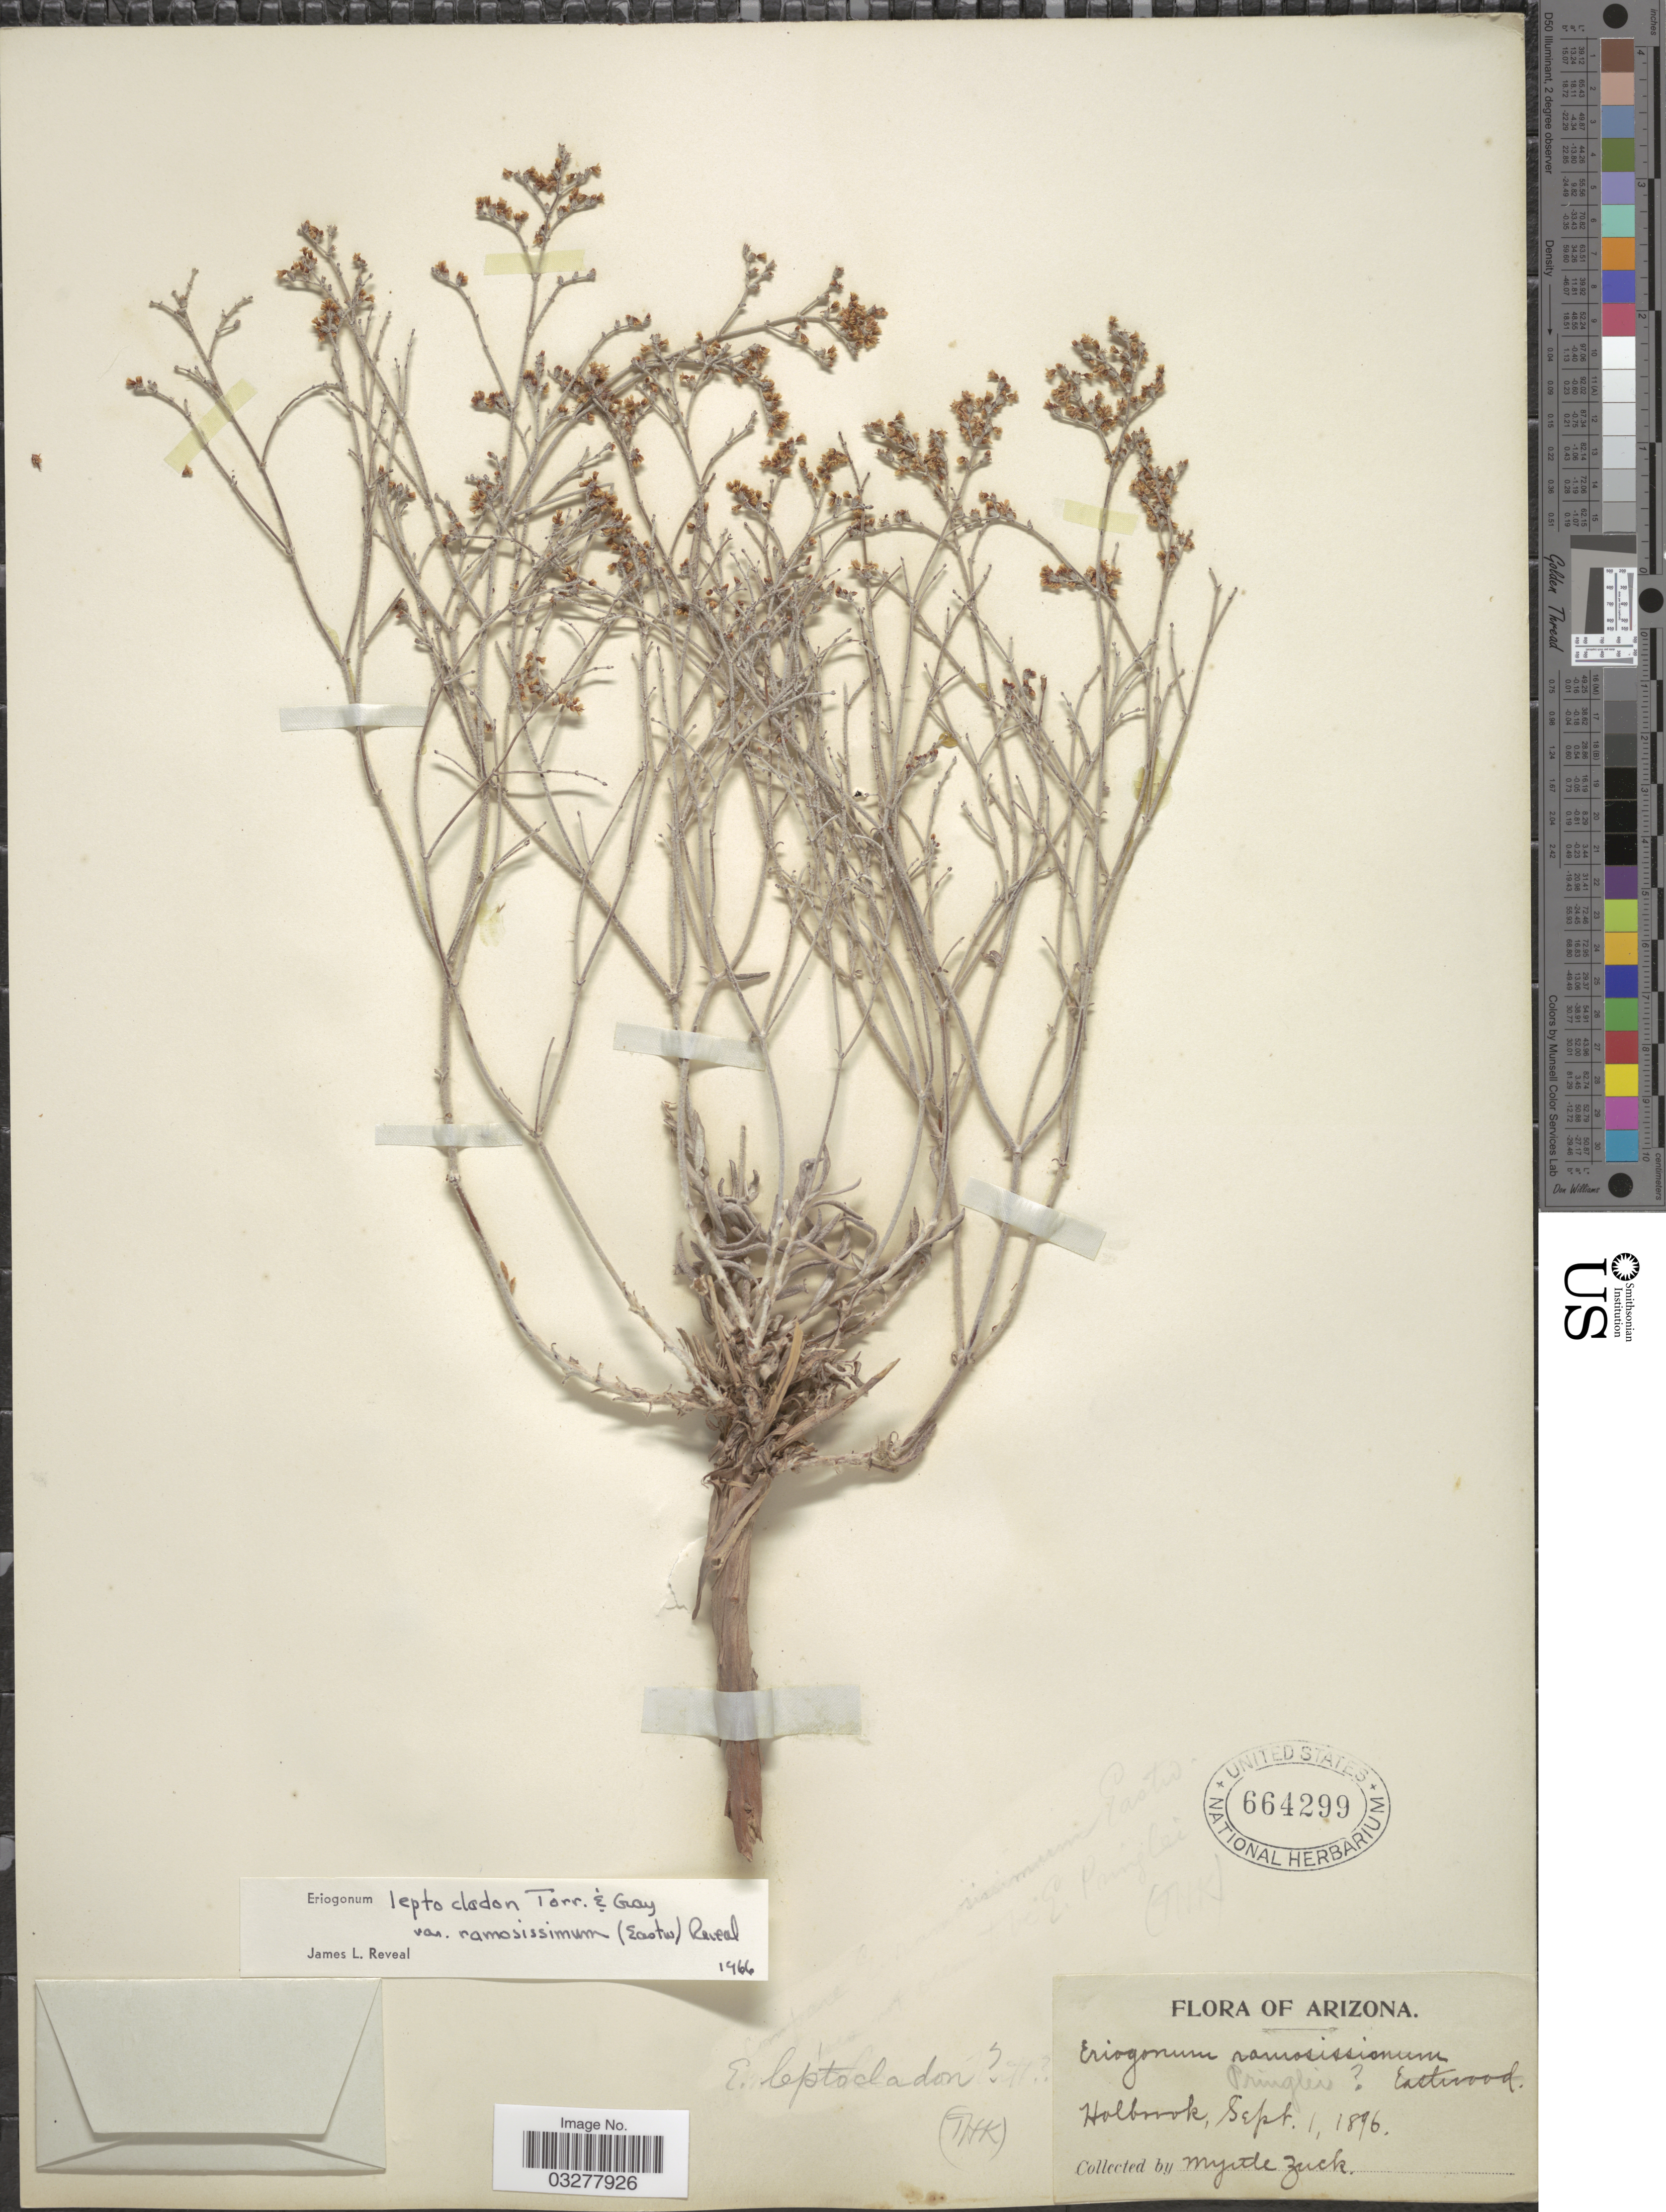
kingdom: Plantae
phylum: Tracheophyta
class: Magnoliopsida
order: Caryophyllales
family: Polygonaceae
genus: Eriogonum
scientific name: Eriogonum leptocladon var. ramosissimum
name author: (Eastw.) Reveal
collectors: M. Zuck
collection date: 1896-09-01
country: United States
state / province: Arizona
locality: Holbrook.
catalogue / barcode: US 664299